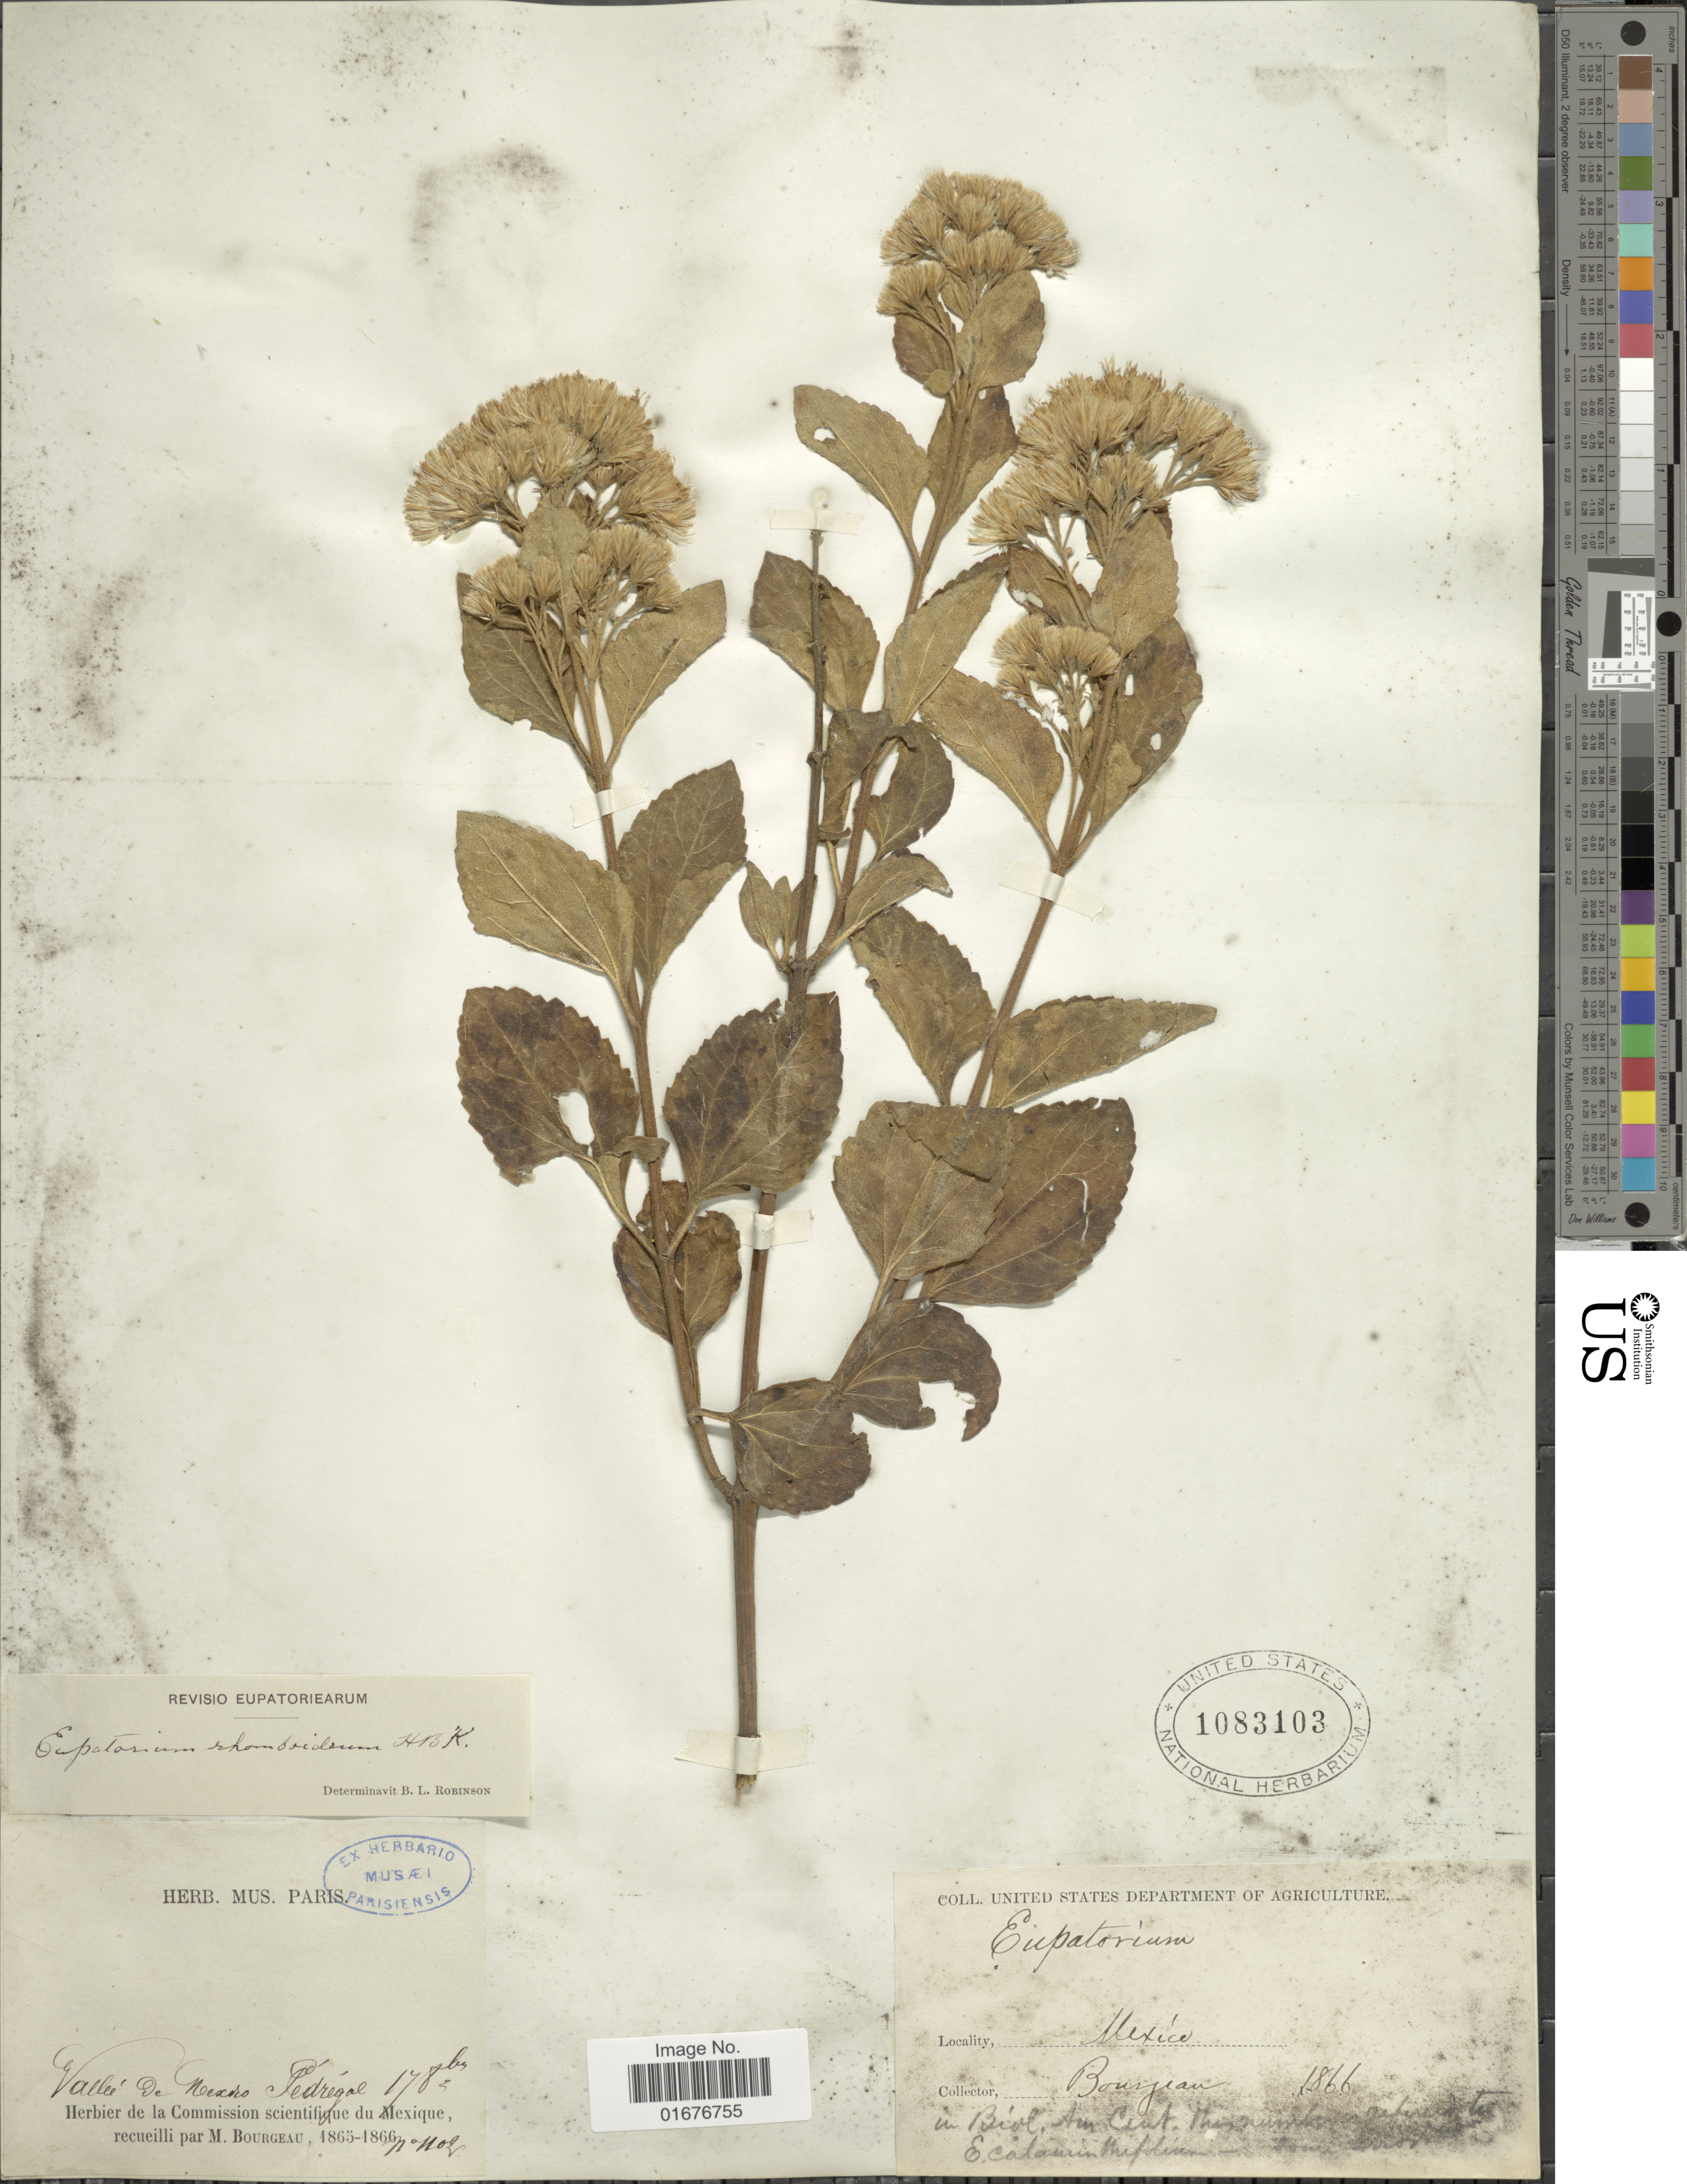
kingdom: Plantae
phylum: Tracheophyta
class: Magnoliopsida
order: Asterales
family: Asteraceae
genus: Ageratina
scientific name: Ageratina rhomboidea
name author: (Kunth) R.M. King & H. Rob.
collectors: M. Bourgeau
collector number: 1102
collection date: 1865-10-17/1866-10-17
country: Mexico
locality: Valleé de Mexico Pédréga;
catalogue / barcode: US 1083103